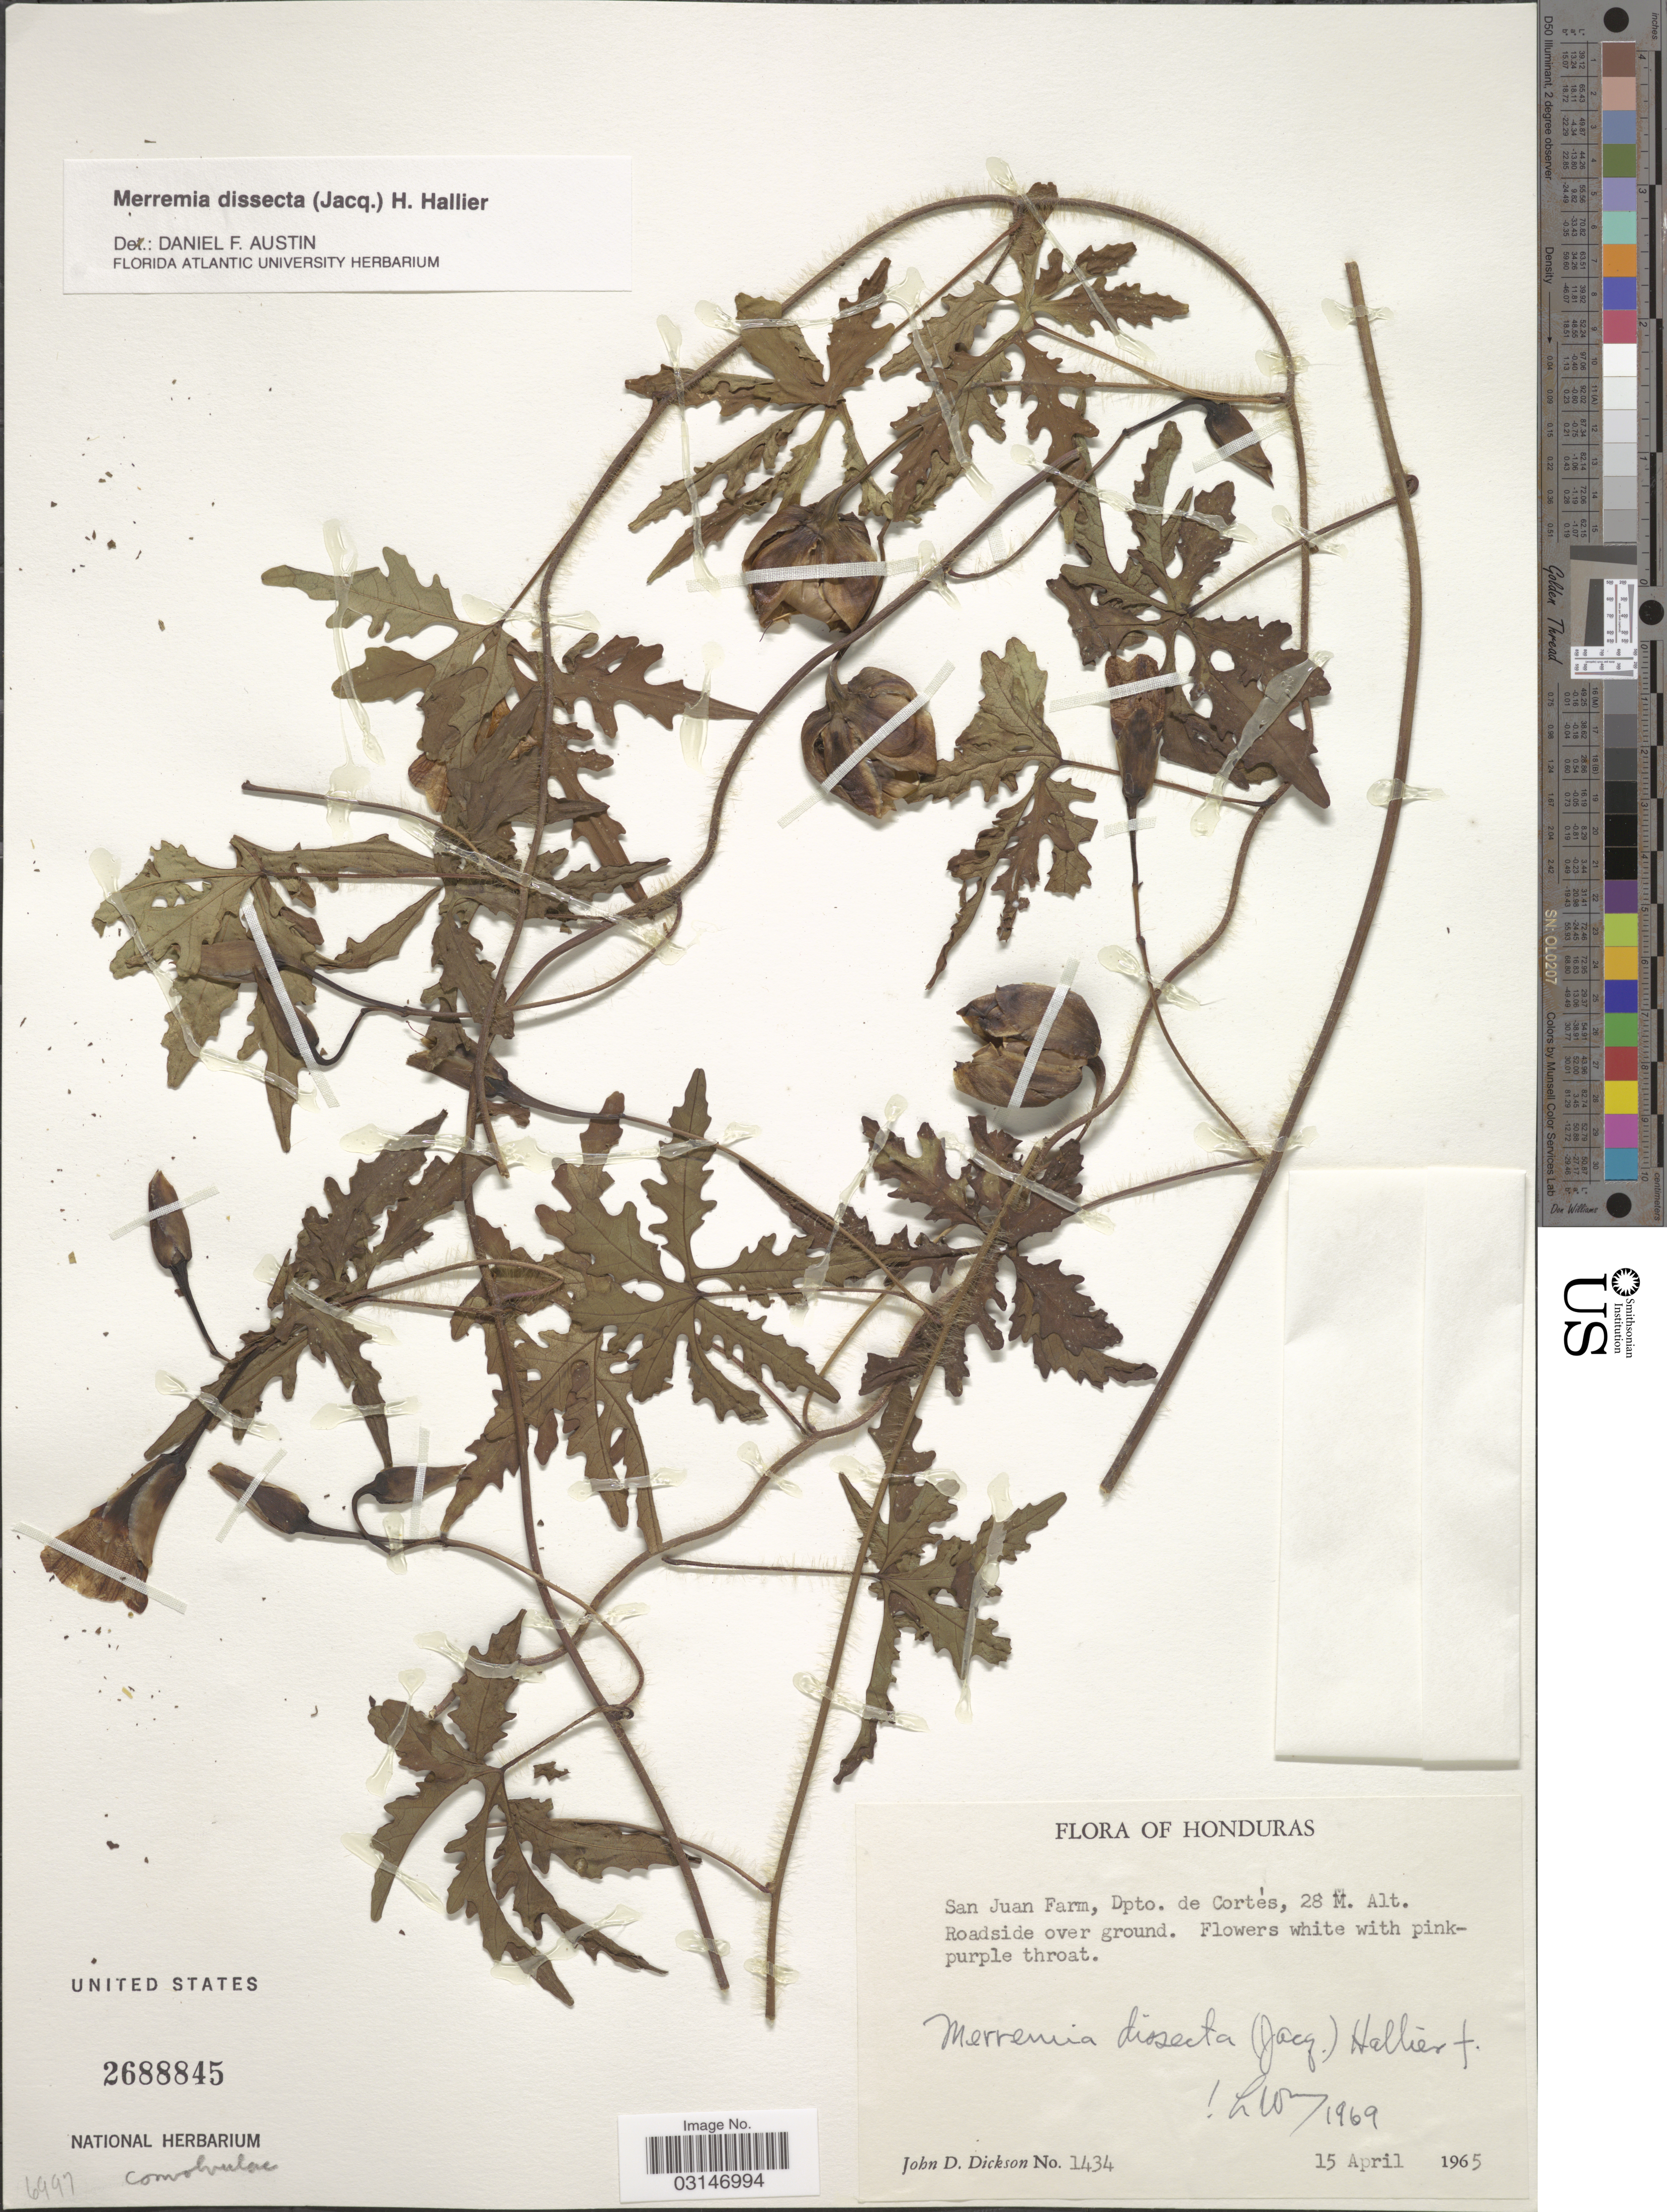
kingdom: Plantae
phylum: Tracheophyta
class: Magnoliopsida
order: Solanales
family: Convolvulaceae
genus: Distimake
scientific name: Distimake dissectus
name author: (Jacq.) A. R. Simões & Staples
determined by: Strong, Mark T., (BOT), Smithsonian Institution - National Museum of Natural History (UNITED STATES)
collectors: J. Dickson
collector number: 1434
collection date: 1965-04-15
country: Honduras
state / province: Cortés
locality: San Juan Farm, Dpto. de Cortés.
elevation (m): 28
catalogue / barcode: US 2688845